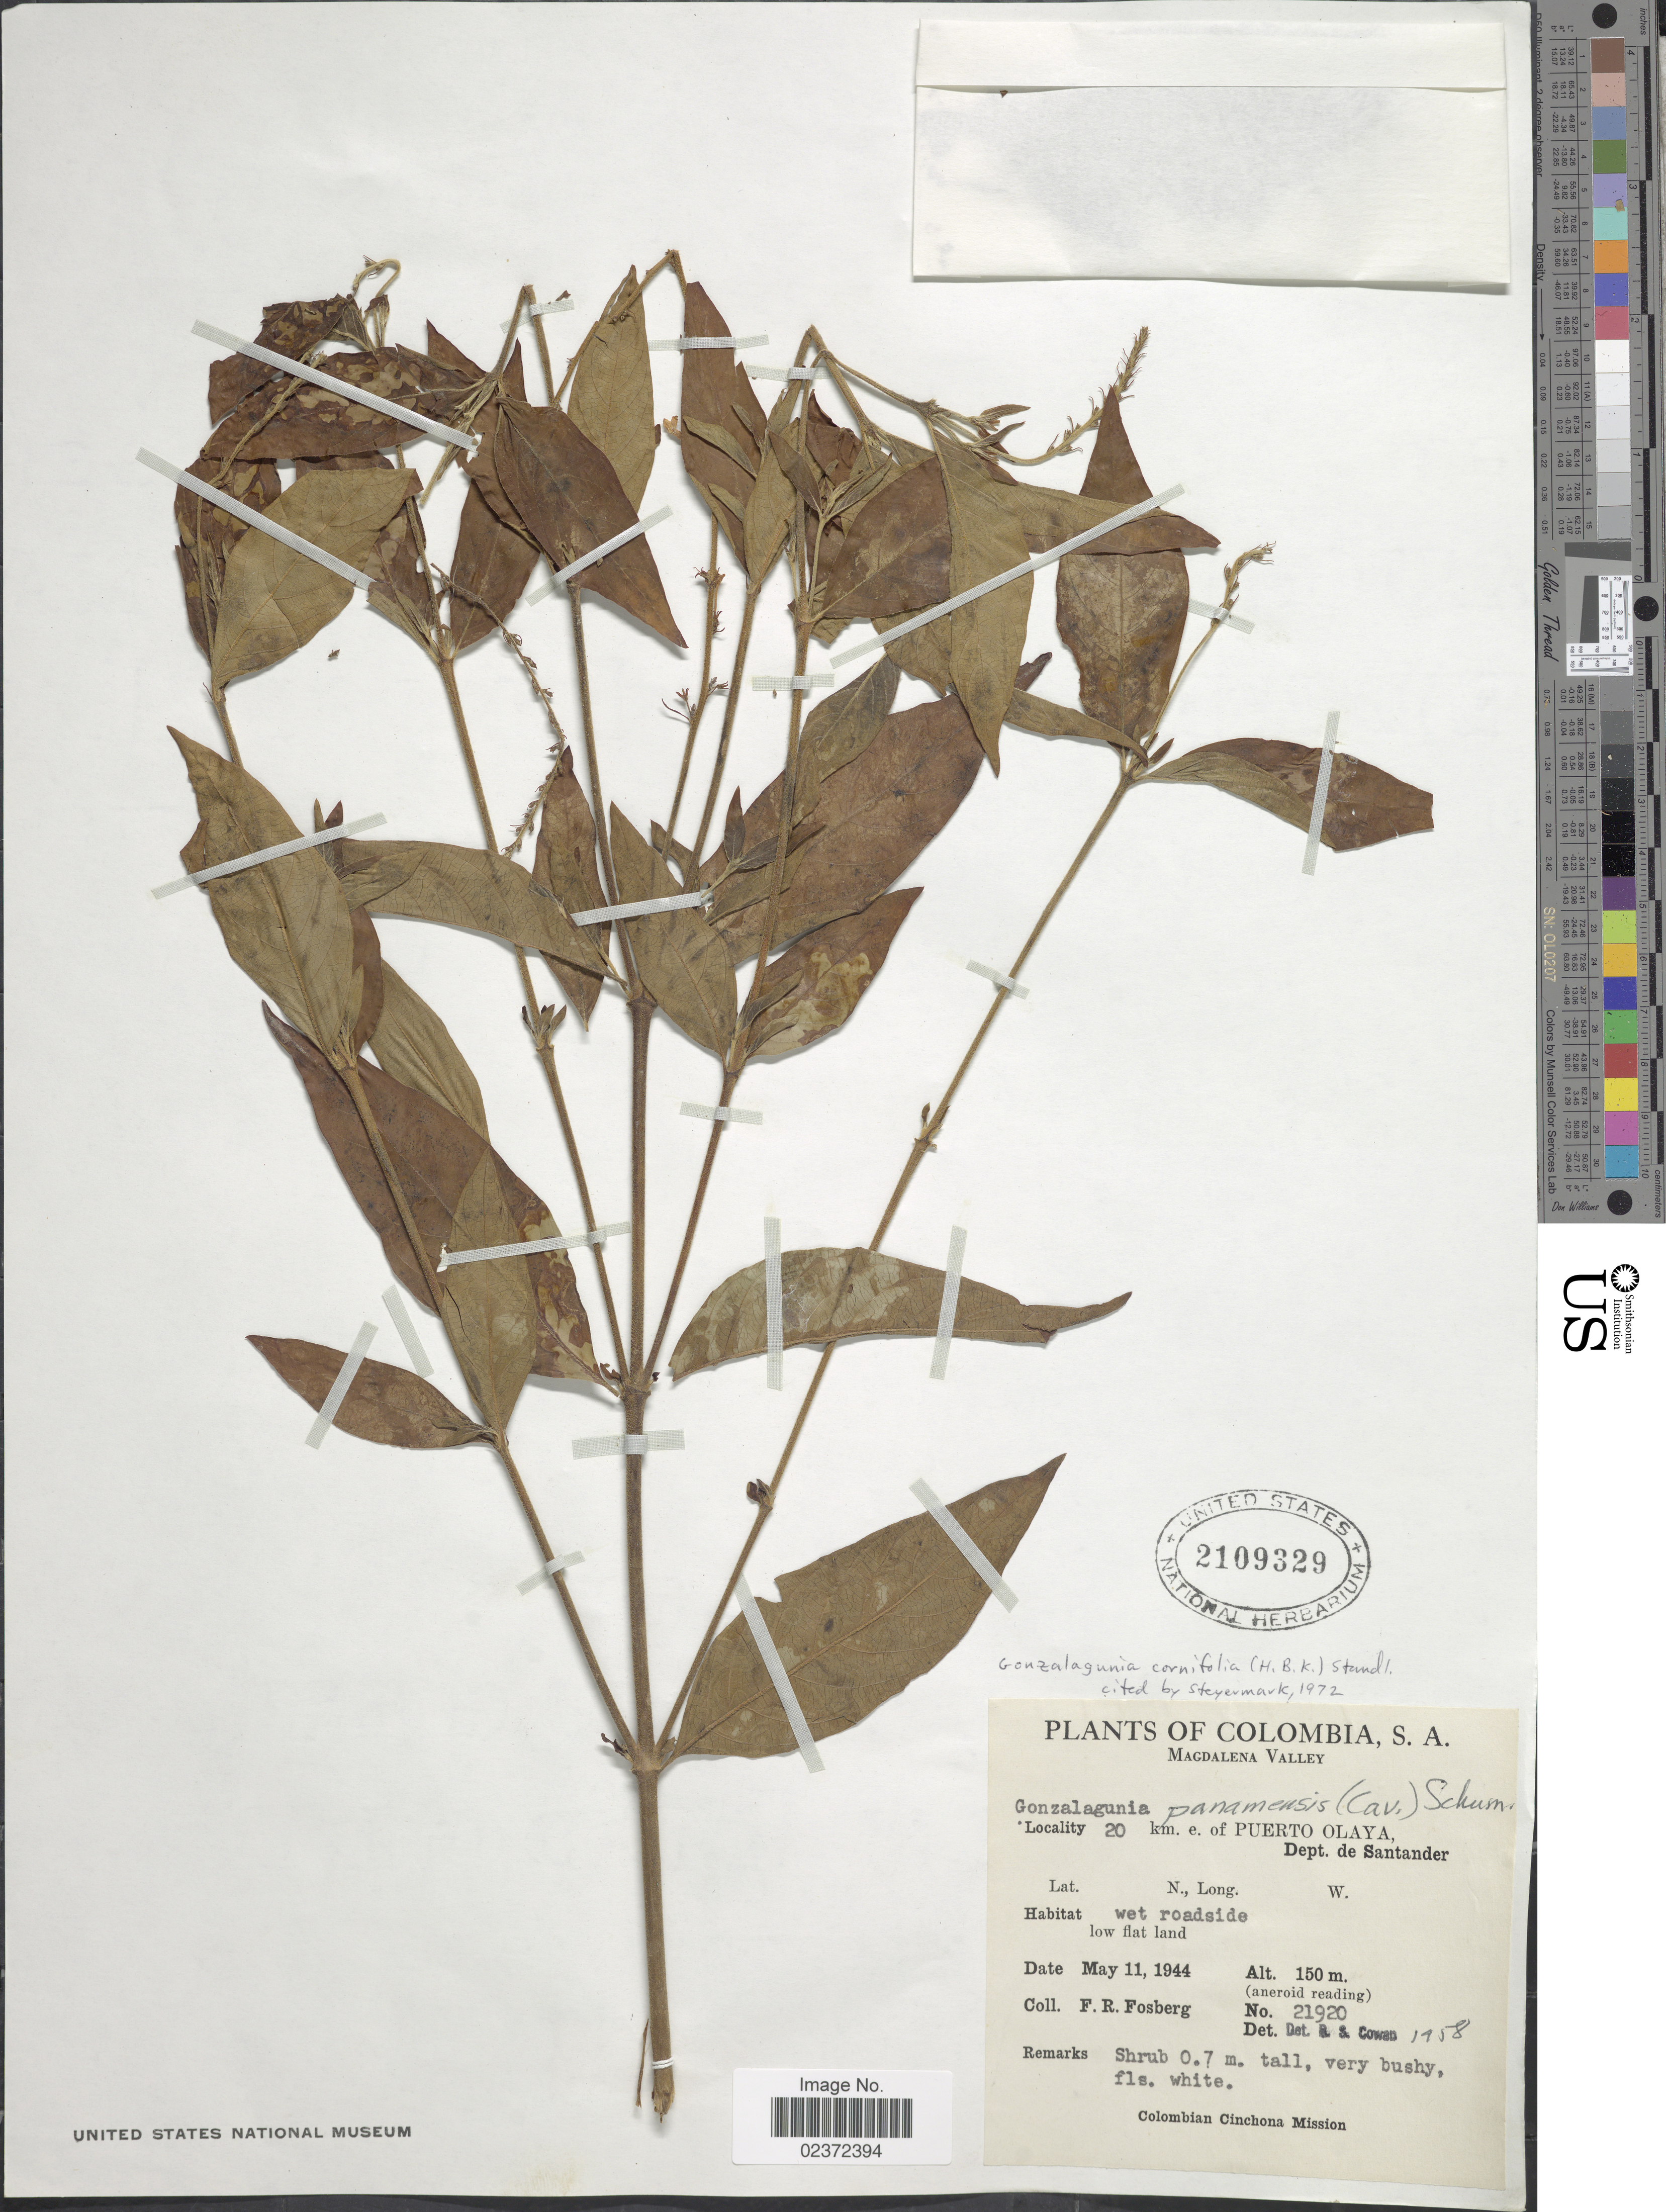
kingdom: Plantae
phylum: Tracheophyta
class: Magnoliopsida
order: Gentianales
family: Rubiaceae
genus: Gonzalagunia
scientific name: Gonzalagunia cornifolia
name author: (Kunth) Standl.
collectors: F. R. Fosberg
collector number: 21920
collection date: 1944-05-11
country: Colombia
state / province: Santander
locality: Magdalena Valley, 20 km e. of Puerto Olaya, Dept. de Santander, wet roadside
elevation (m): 150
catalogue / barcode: US 2109329